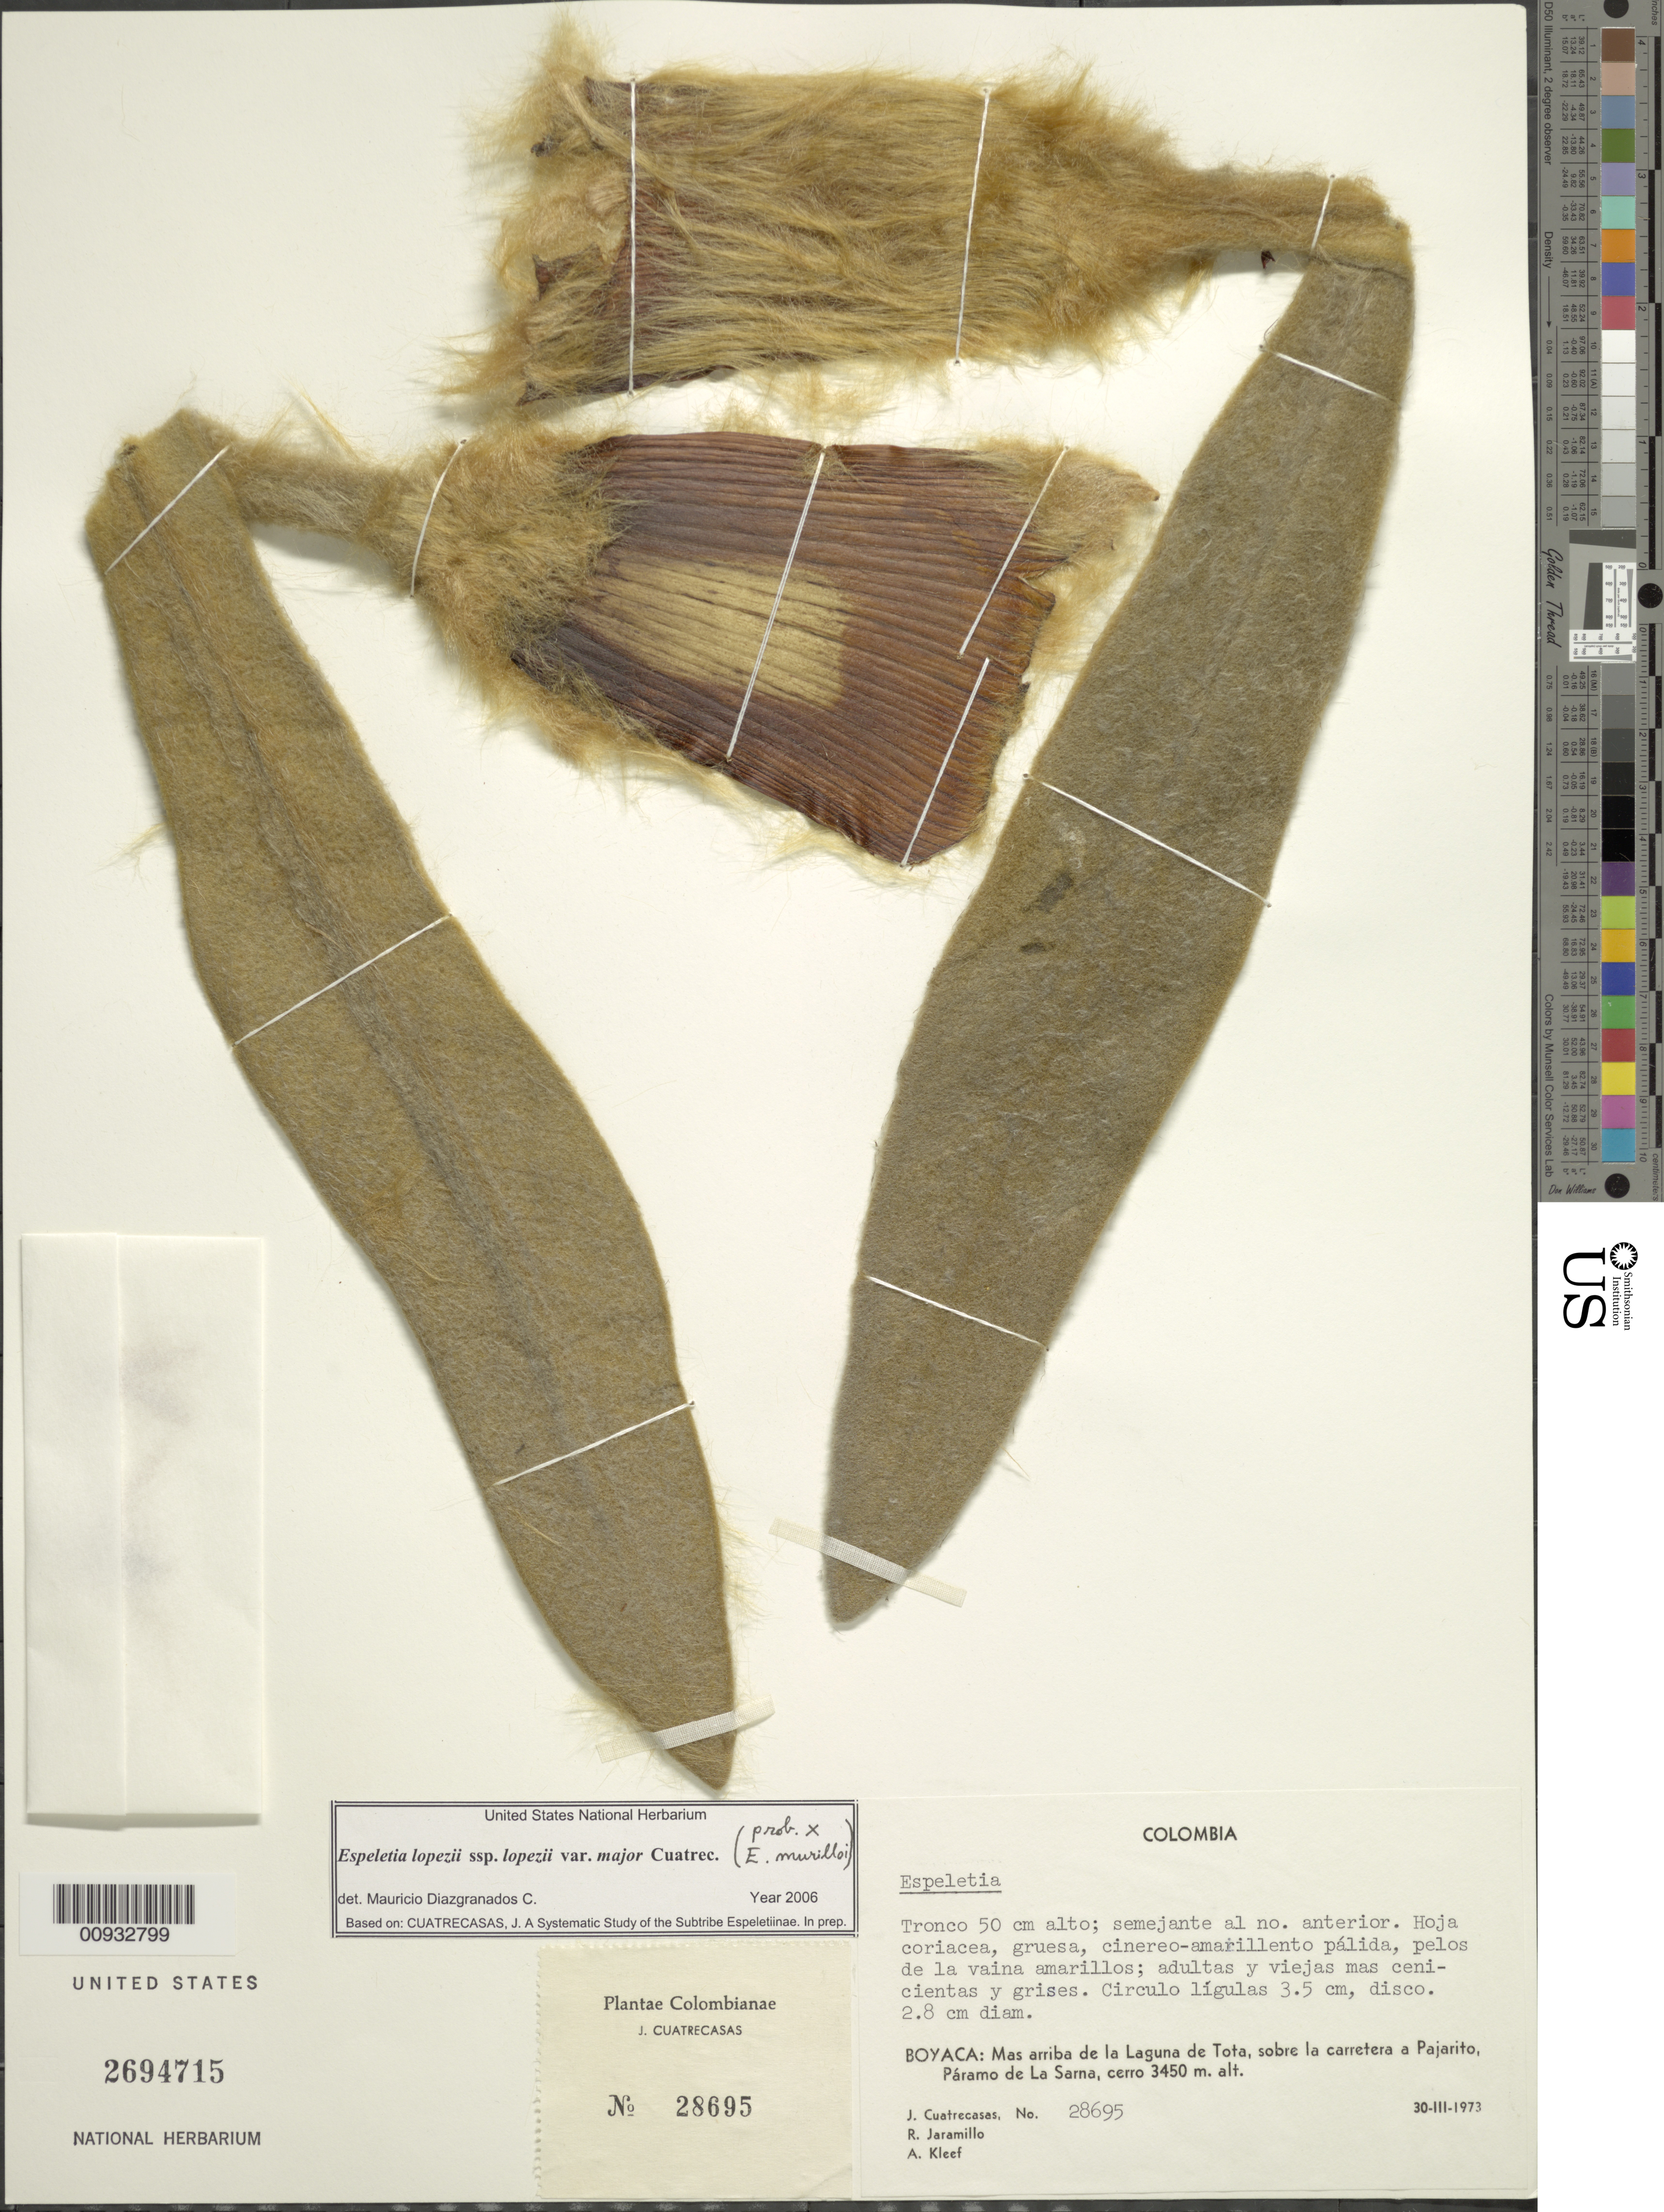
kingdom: Plantae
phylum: Tracheophyta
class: Magnoliopsida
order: Asterales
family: Asteraceae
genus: Espeletia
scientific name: Espeletia lopezii var. major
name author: Cuatrec.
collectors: J. Cuatrecasas, R. Jaramillo M. & A. Kleef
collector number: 28695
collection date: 1973-03-30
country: Colombia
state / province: Boyacá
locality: Mas arriba de la Laguna de Tota, sobre la carretera a Pajarito, Paramo de La Sarna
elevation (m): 3450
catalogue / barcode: US 2694715